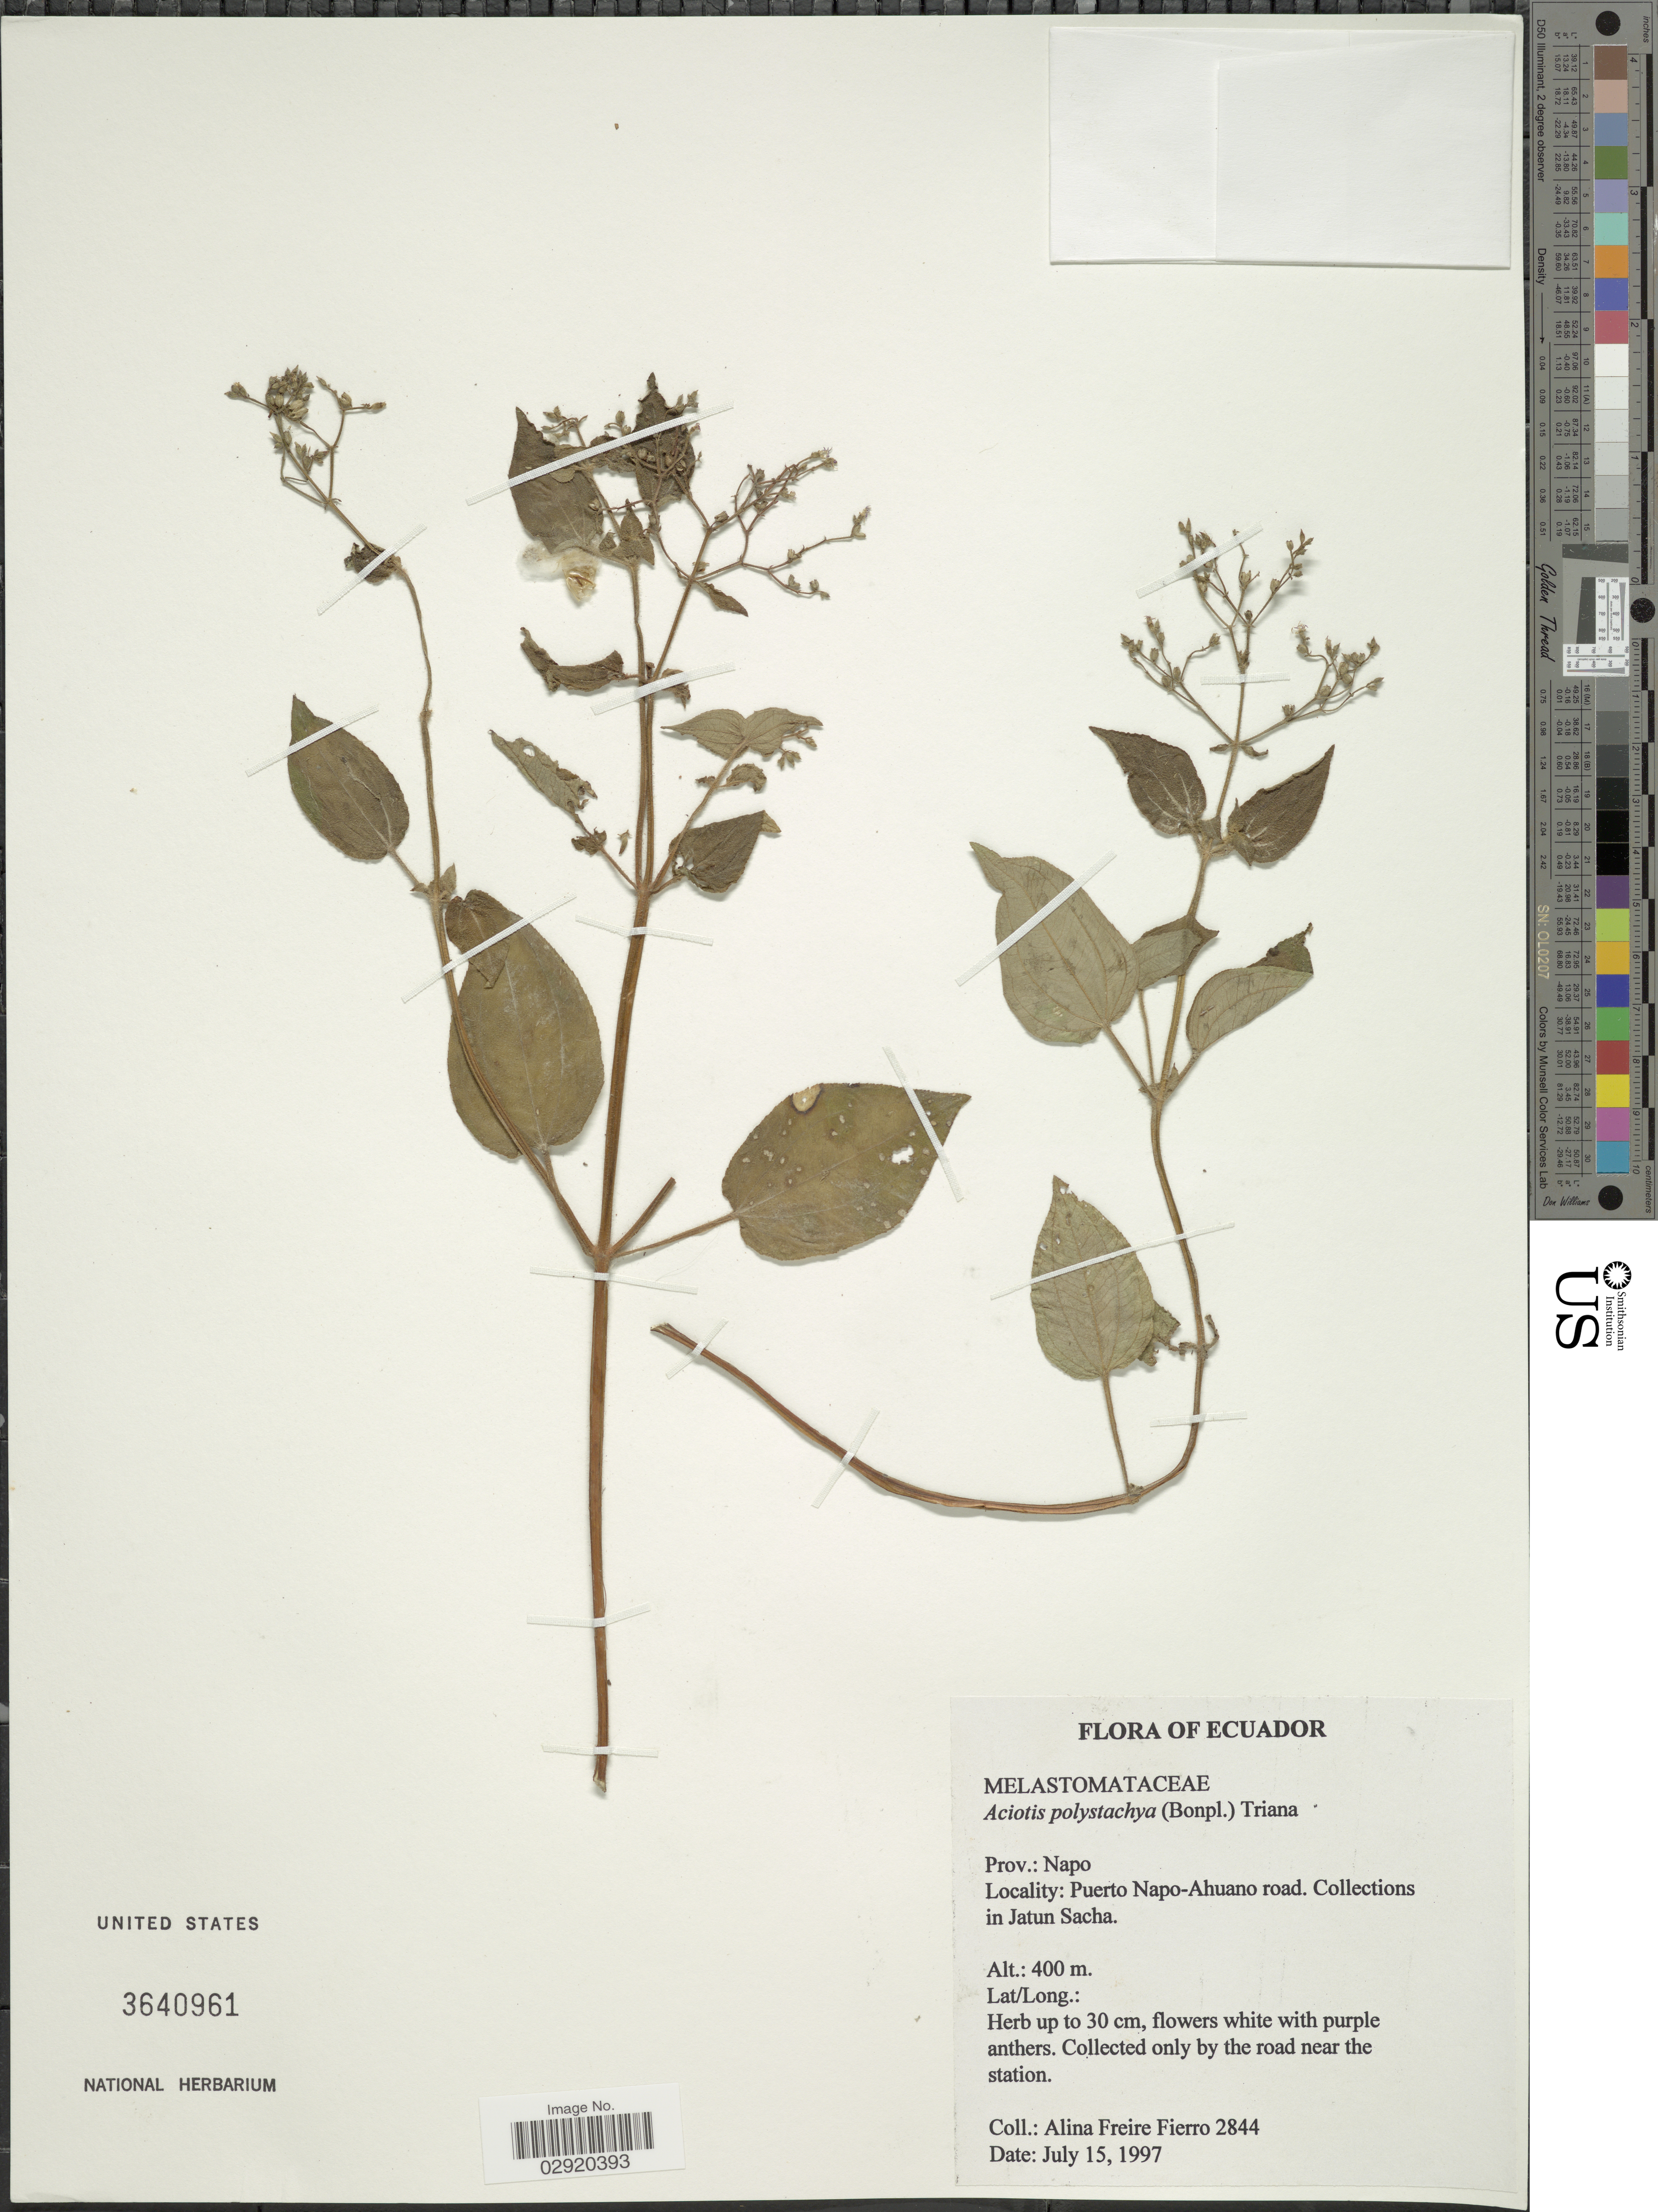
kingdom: Plantae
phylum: Tracheophyta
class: Magnoliopsida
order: Myrtales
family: Melastomataceae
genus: Aciotis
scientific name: Aciotis polystachya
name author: (Bonpl.) Triana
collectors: A. Freire-Fierro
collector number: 2844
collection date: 1997-07-15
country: Ecuador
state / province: Napo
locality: Prov.: Napo. Puerto Napo-Ahuano road. Collections in Jatun Sacha.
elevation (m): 400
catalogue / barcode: US 3640961